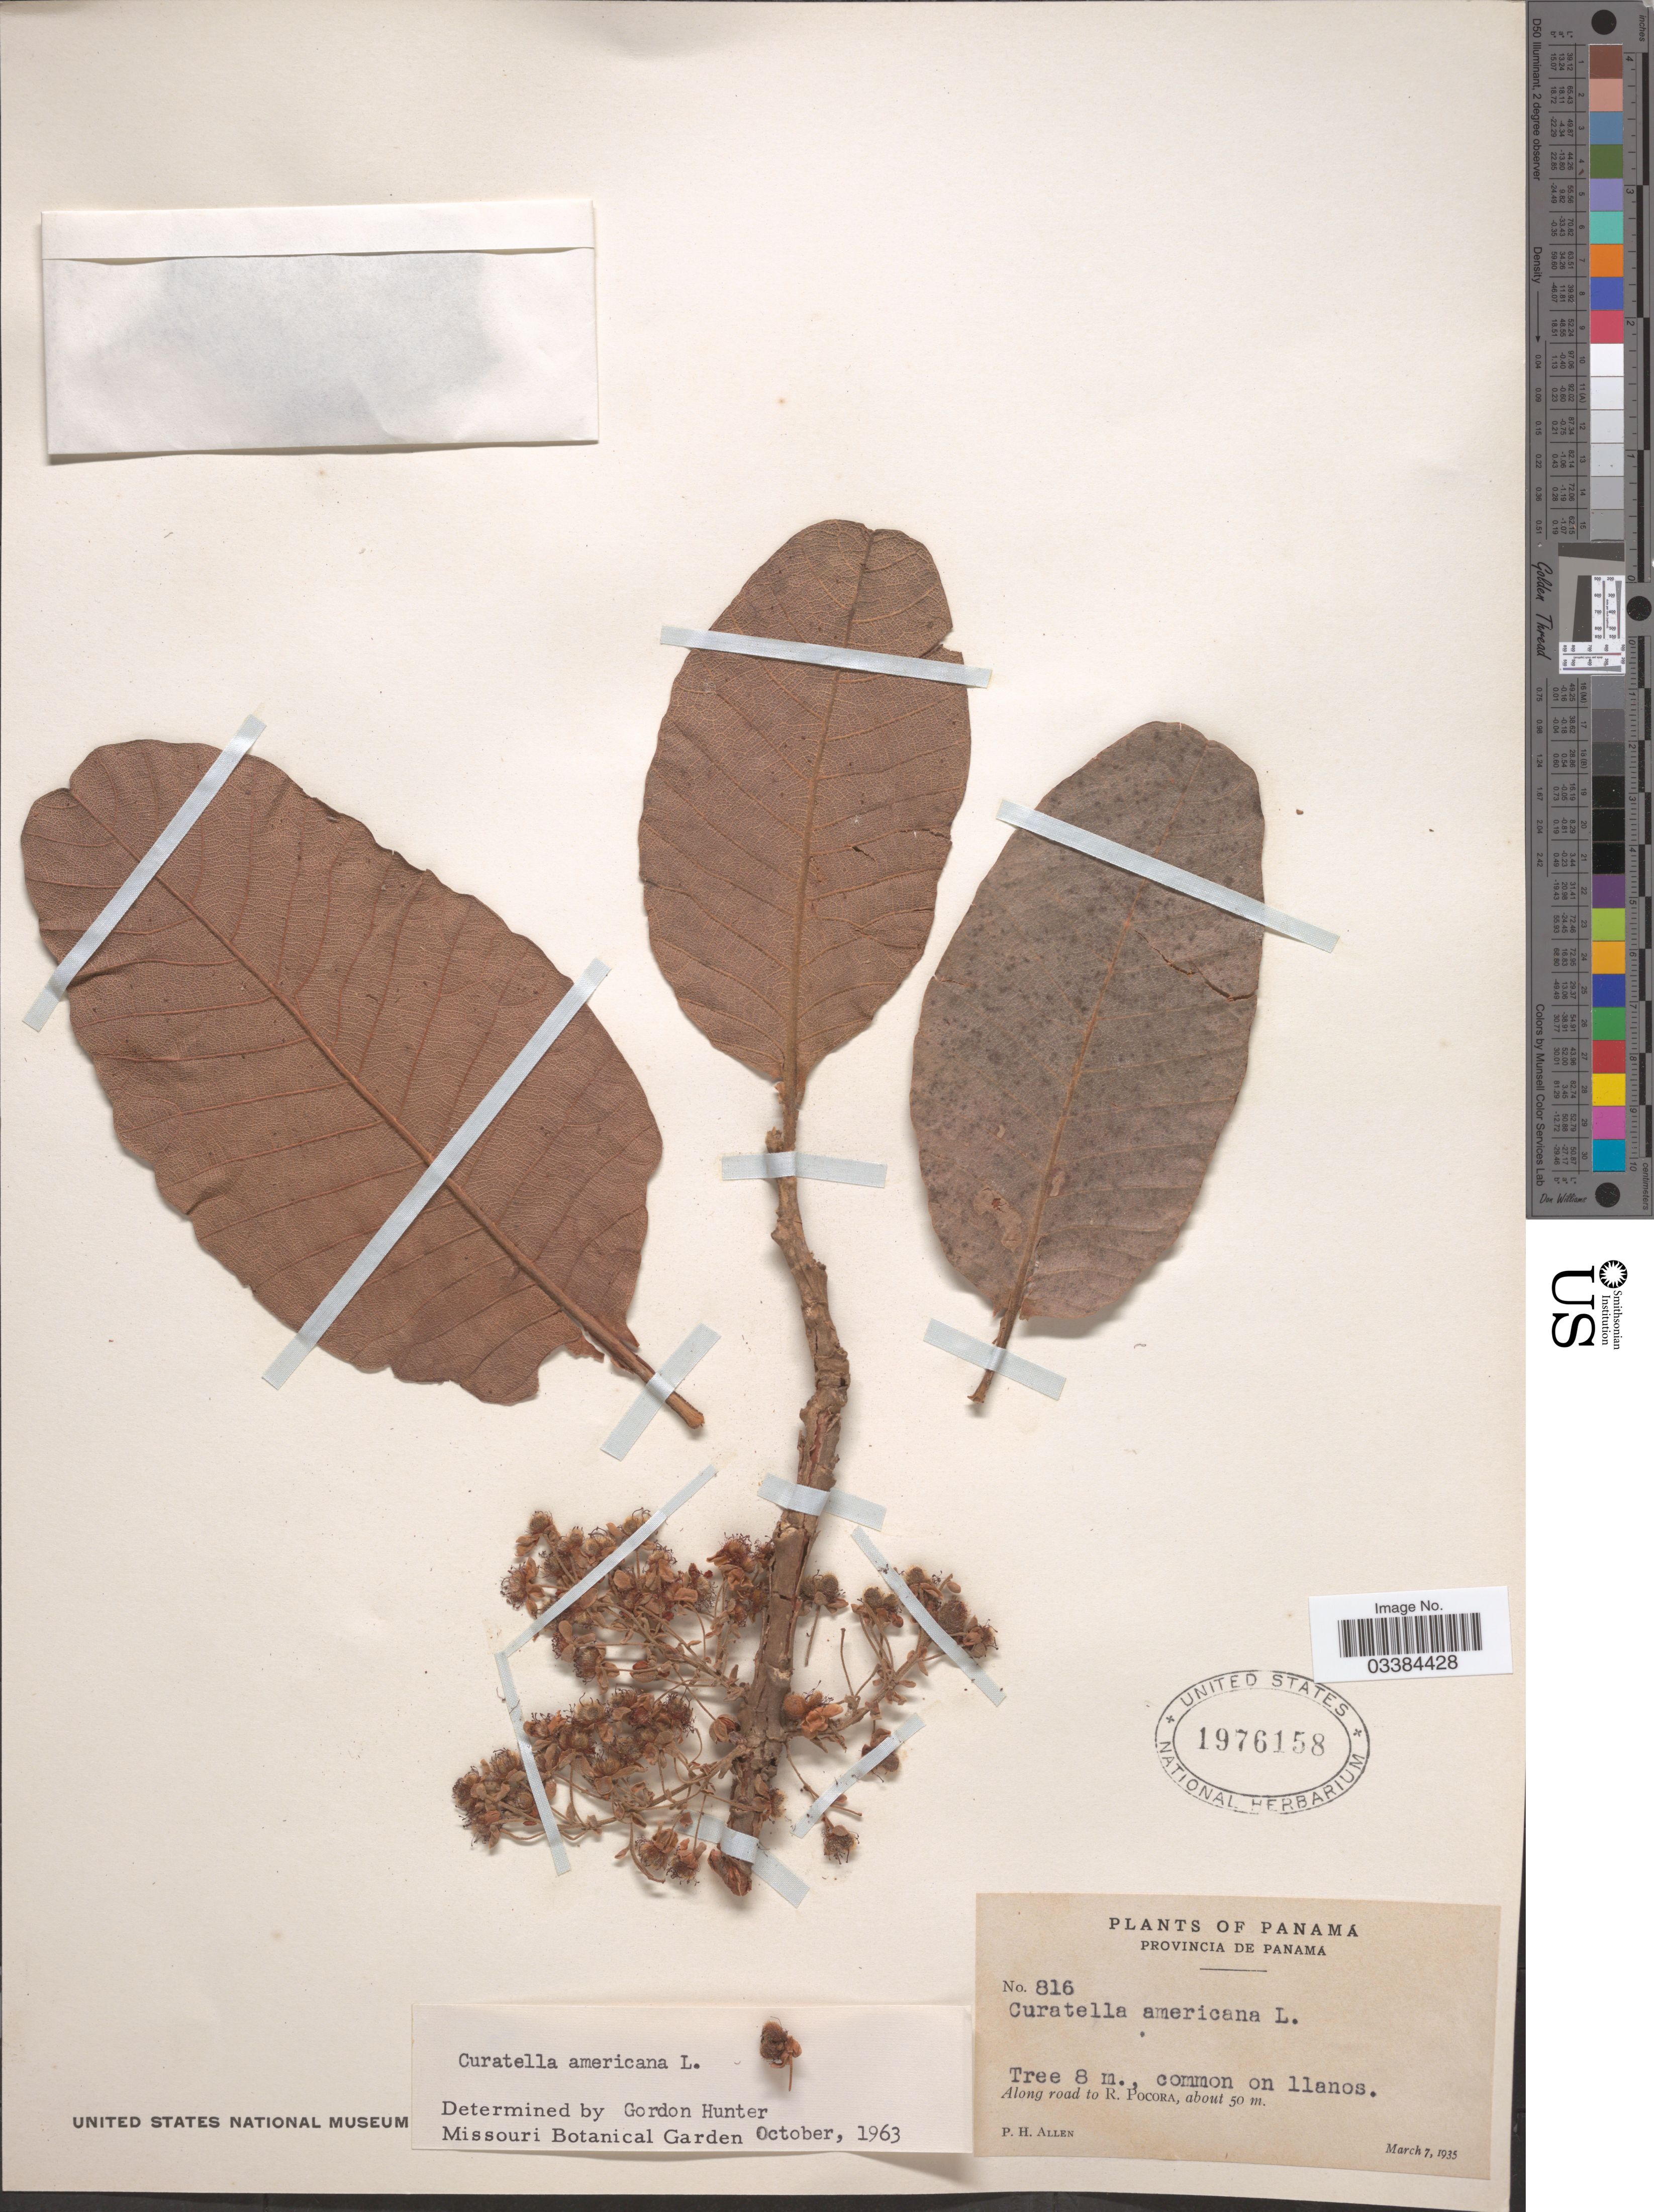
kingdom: Plantae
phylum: Tracheophyta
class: Magnoliopsida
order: Dilleniales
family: Dilleniaceae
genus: Curatella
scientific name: Curatella americana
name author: L.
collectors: P. H. Allen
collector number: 816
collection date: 1935-03-07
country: Panama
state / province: Panamá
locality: Along road to R. Pocora.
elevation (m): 50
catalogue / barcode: US 1976158